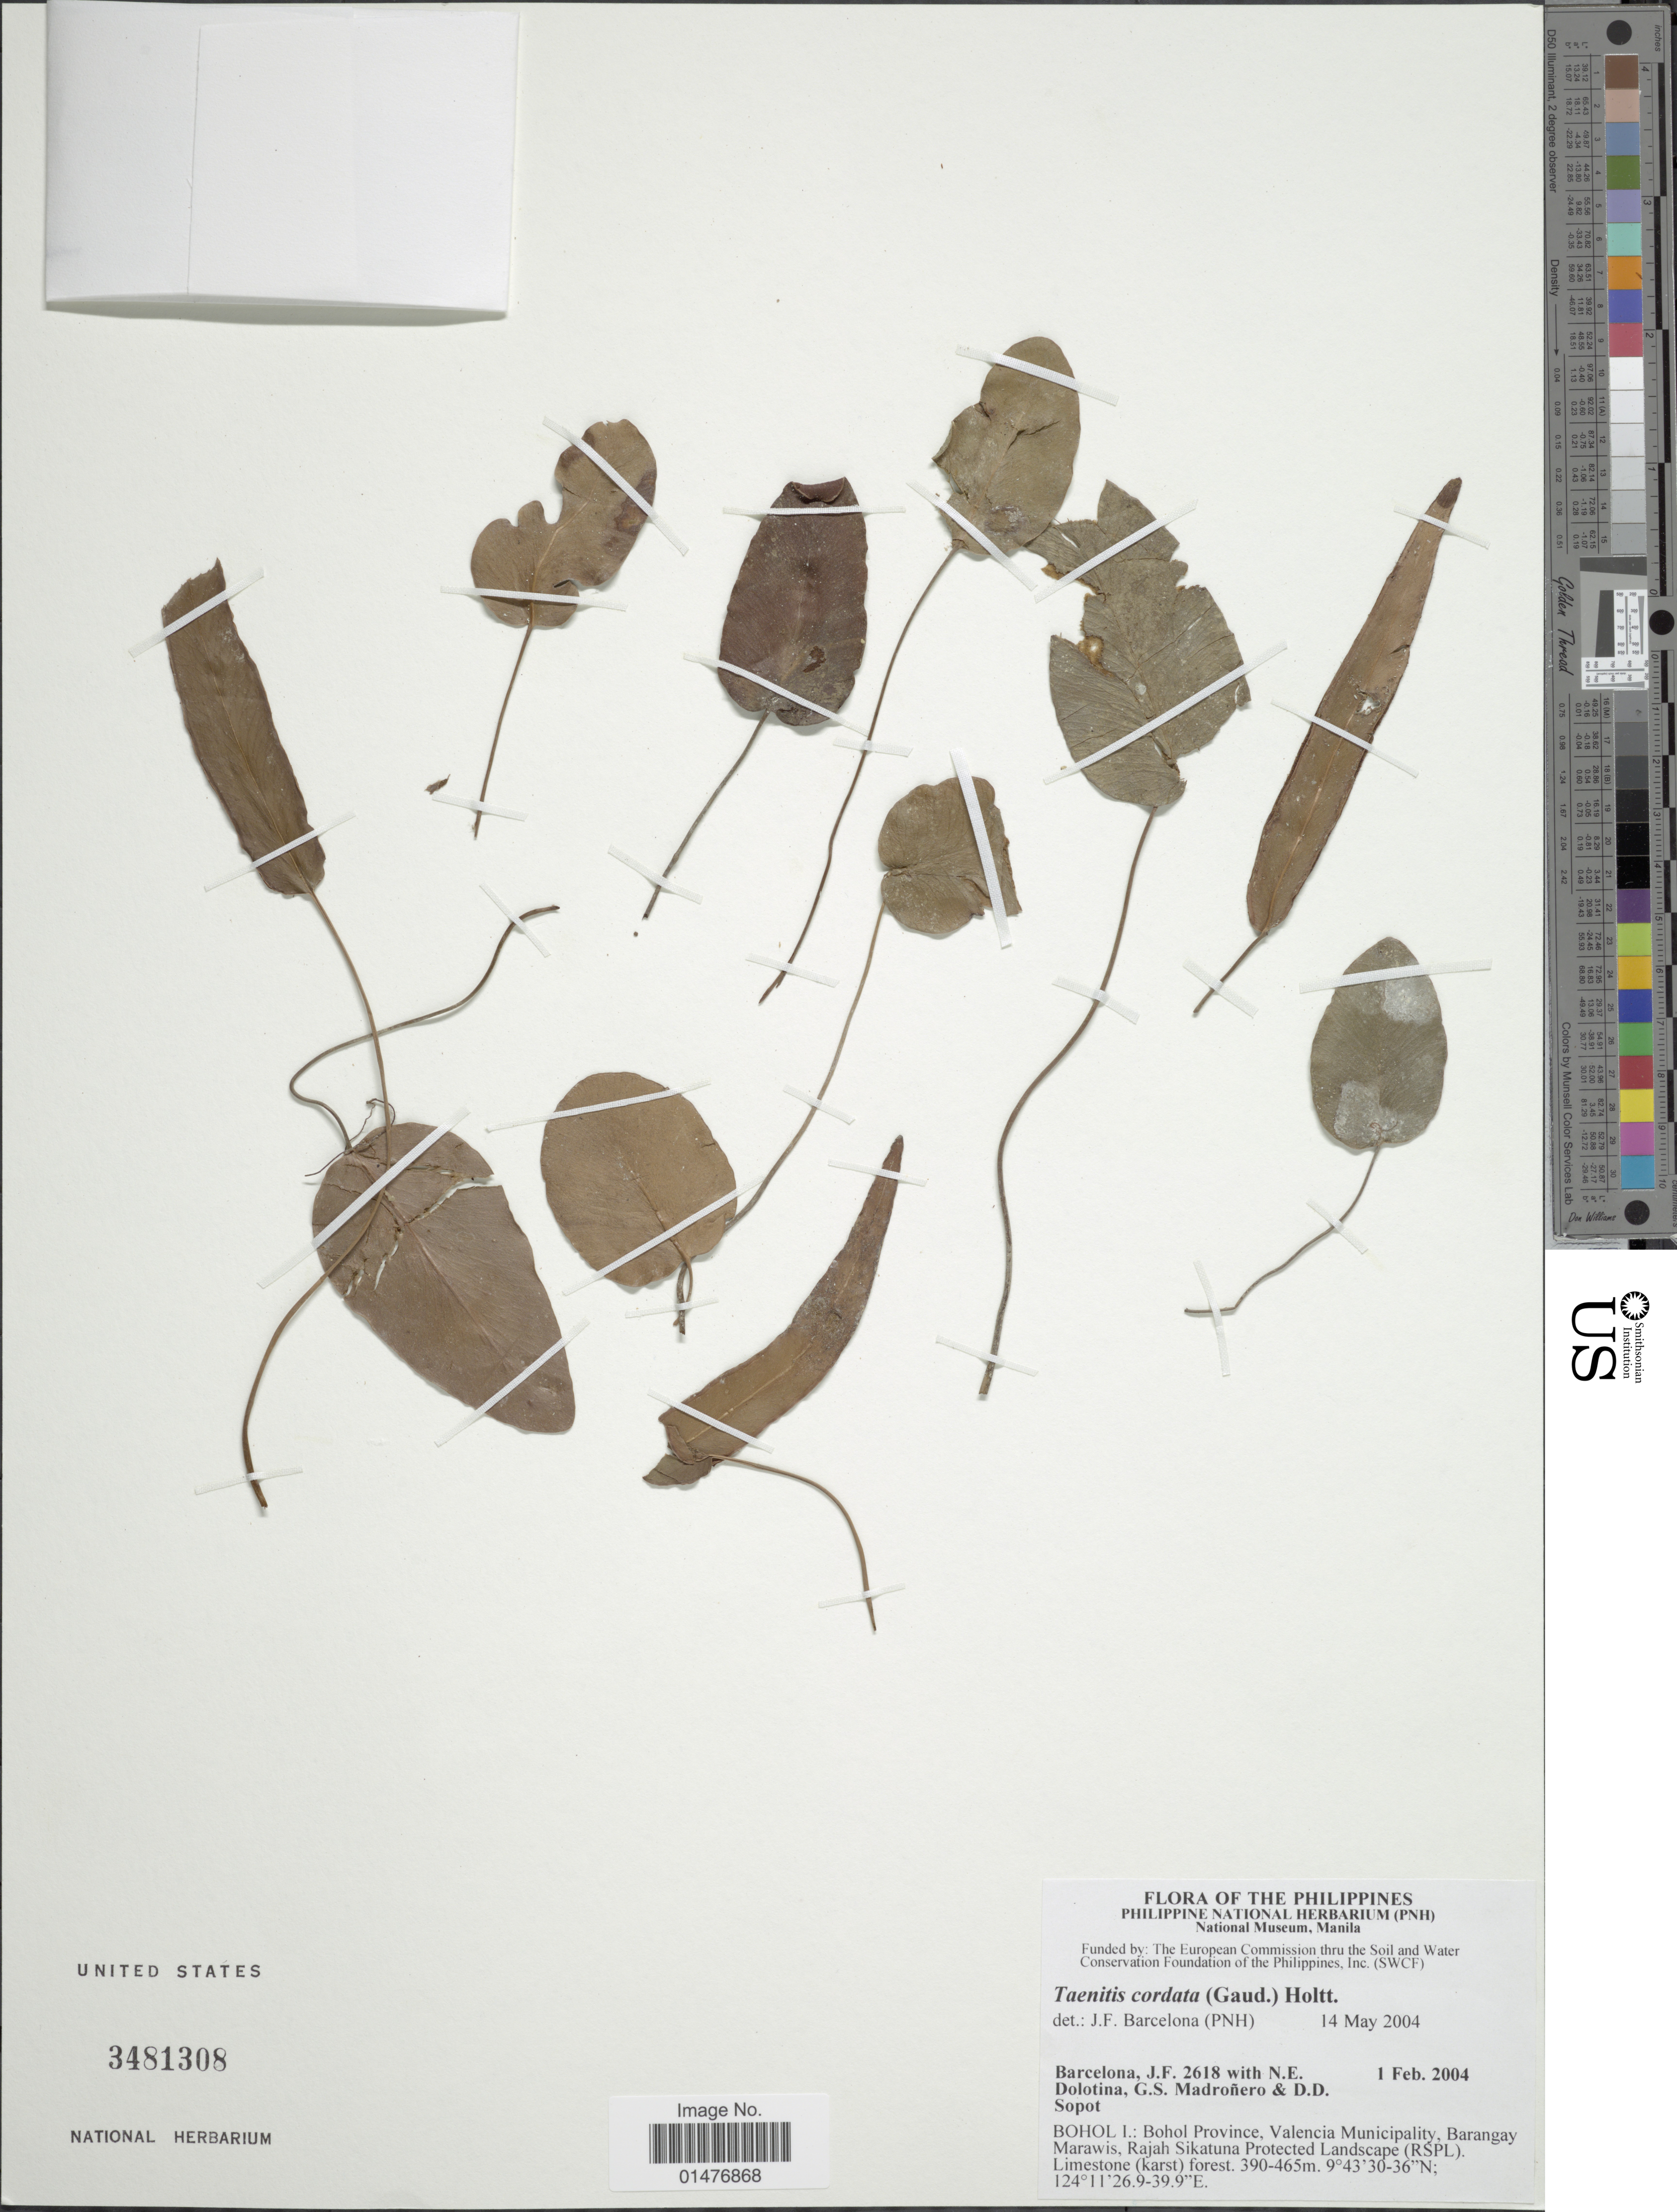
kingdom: Plantae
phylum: Tracheophyta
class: Polypodiopsida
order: Polypodiales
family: Pteridaceae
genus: Taenitis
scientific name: Taenitis cordata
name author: (Gaudich.) Holttum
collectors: J. F. Barcelona, N. Dolotina, G. Madroñero & D. Sopot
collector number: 2618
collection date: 2004-02-01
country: Philippines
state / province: Central Visayas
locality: Bohol Province, Valencia Municipality, Barangay, Marawis, Rajah Sikatuna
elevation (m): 390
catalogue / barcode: US 3481308